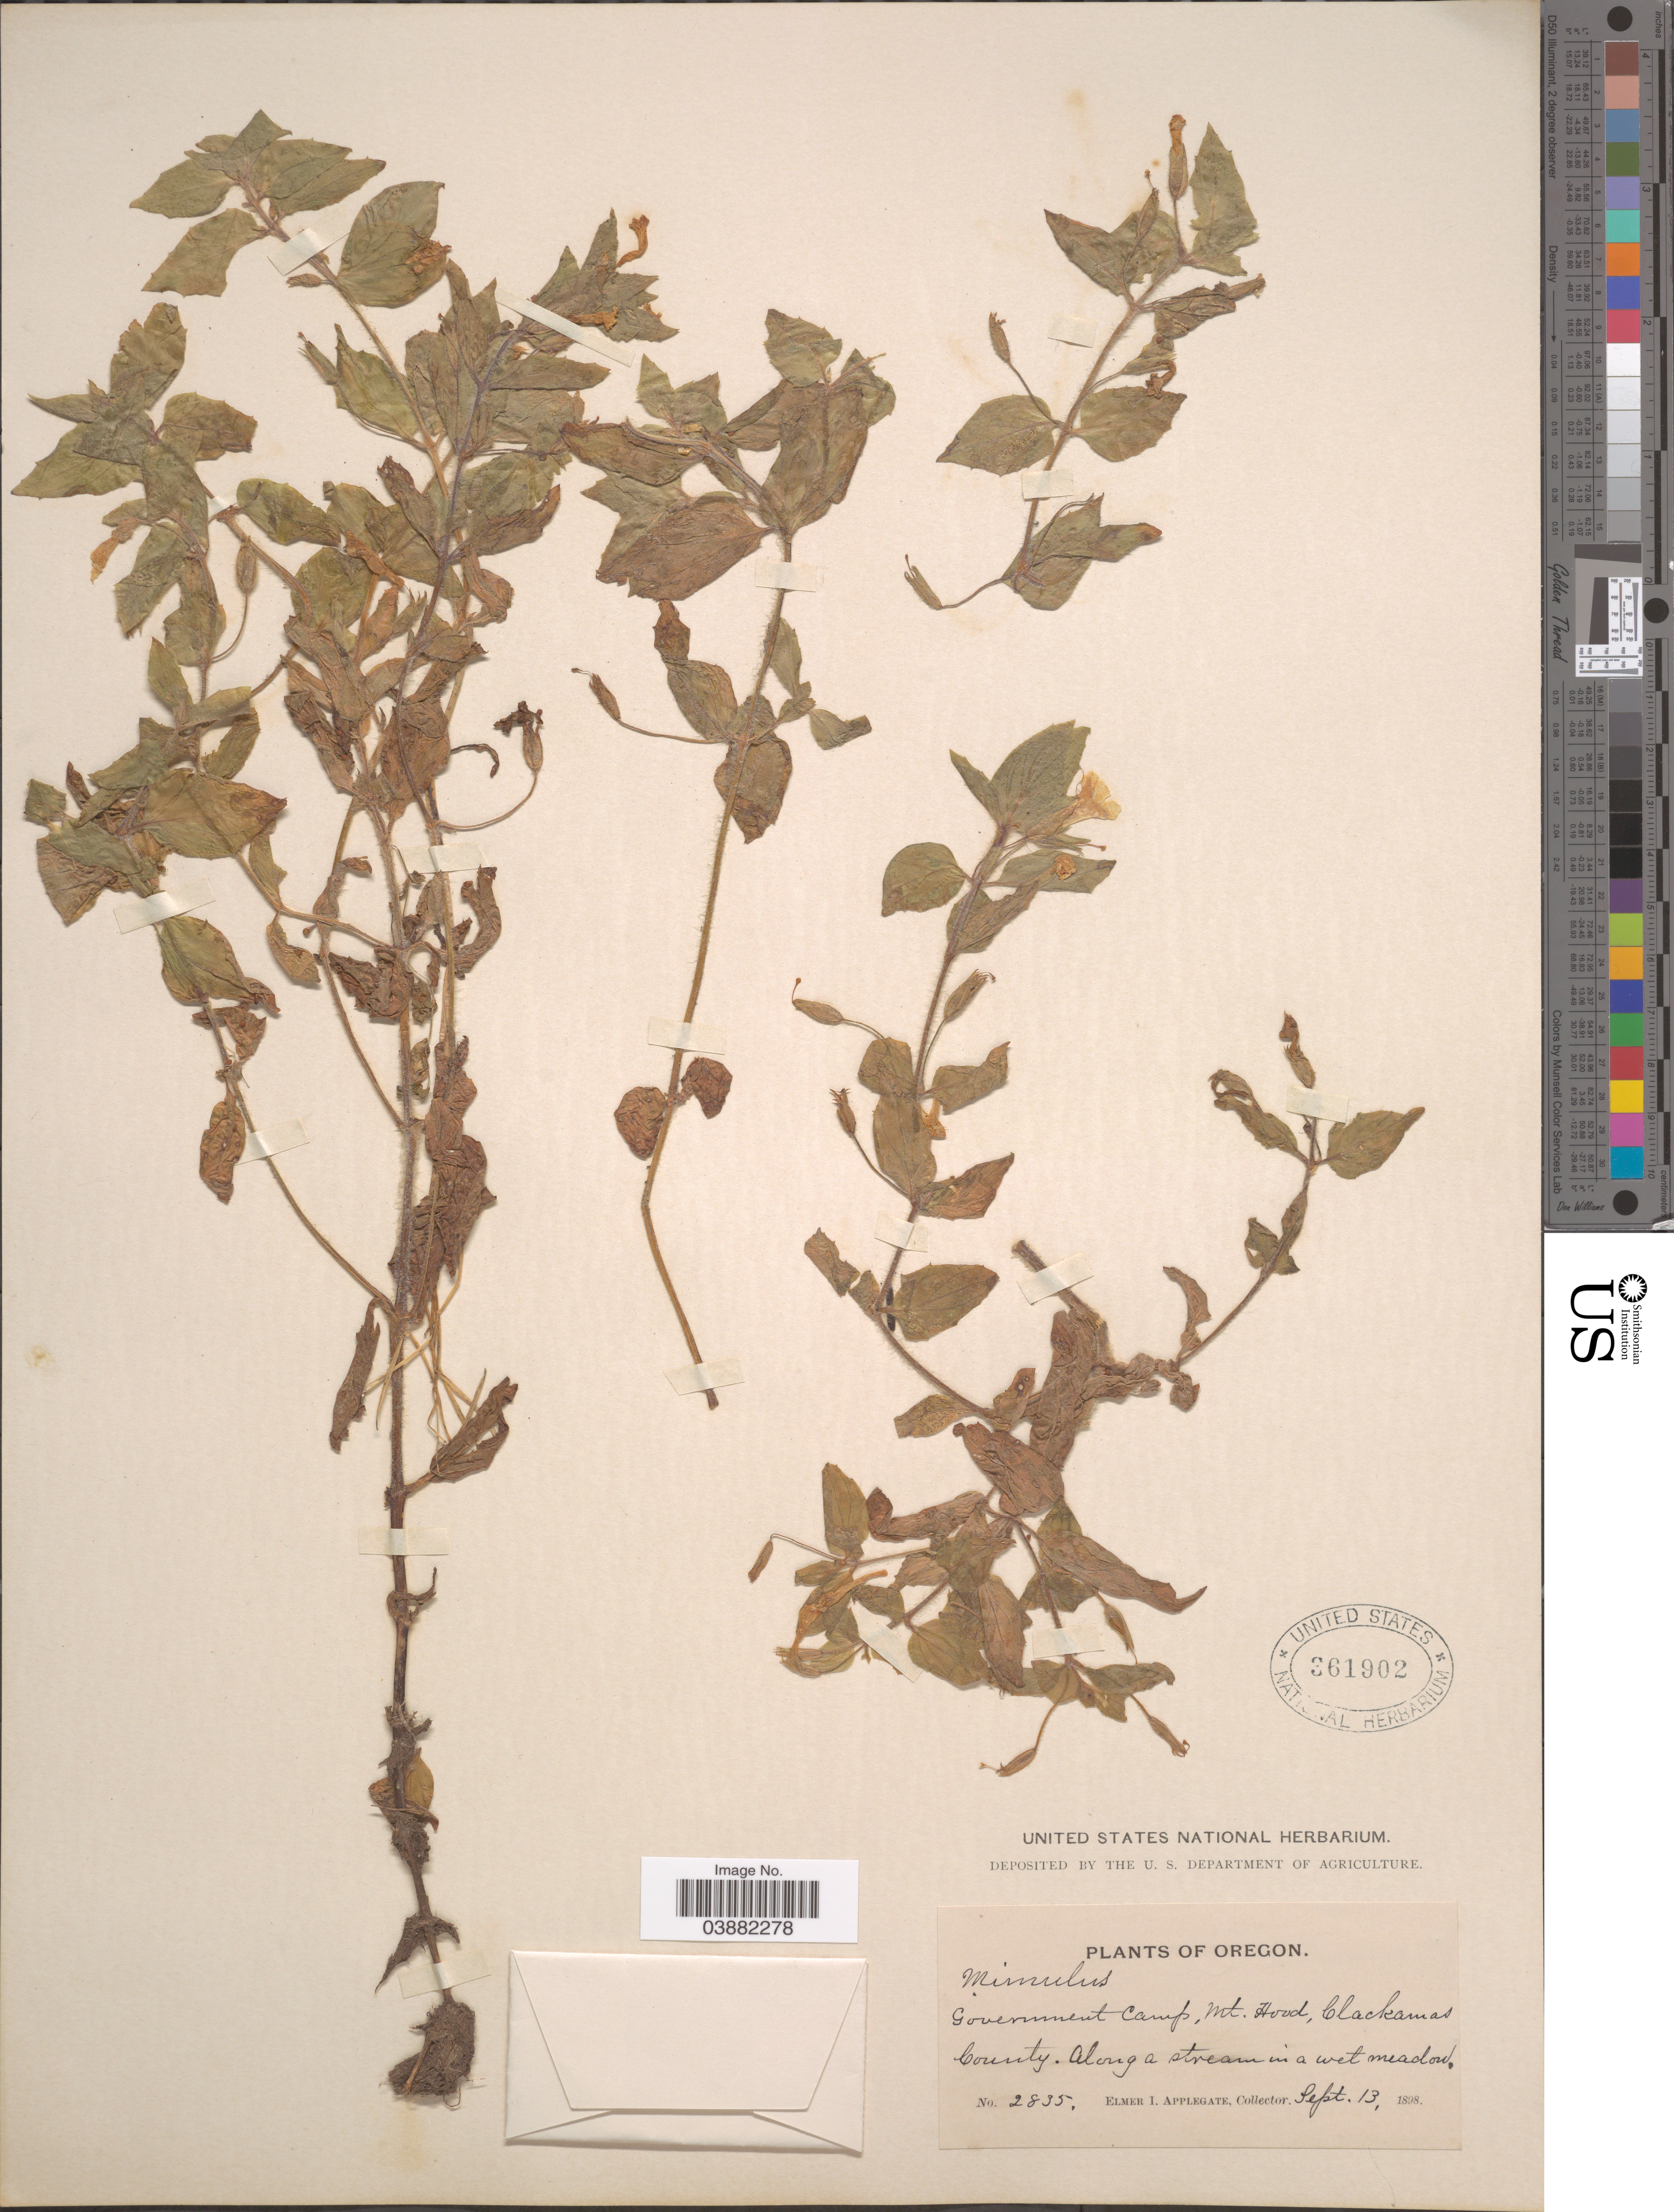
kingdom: Plantae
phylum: Tracheophyta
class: Magnoliopsida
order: Lamiales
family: Phrymaceae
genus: Mimulus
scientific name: Mimulus moschatus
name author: Douglas ex Lindl.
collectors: E. I. Applegate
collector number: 2835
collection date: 1898-09-13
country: United States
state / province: Oregon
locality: Government Camp, Mt. Hood, Clackamat County. Along a stream in a wet meadow.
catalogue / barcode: US 361902